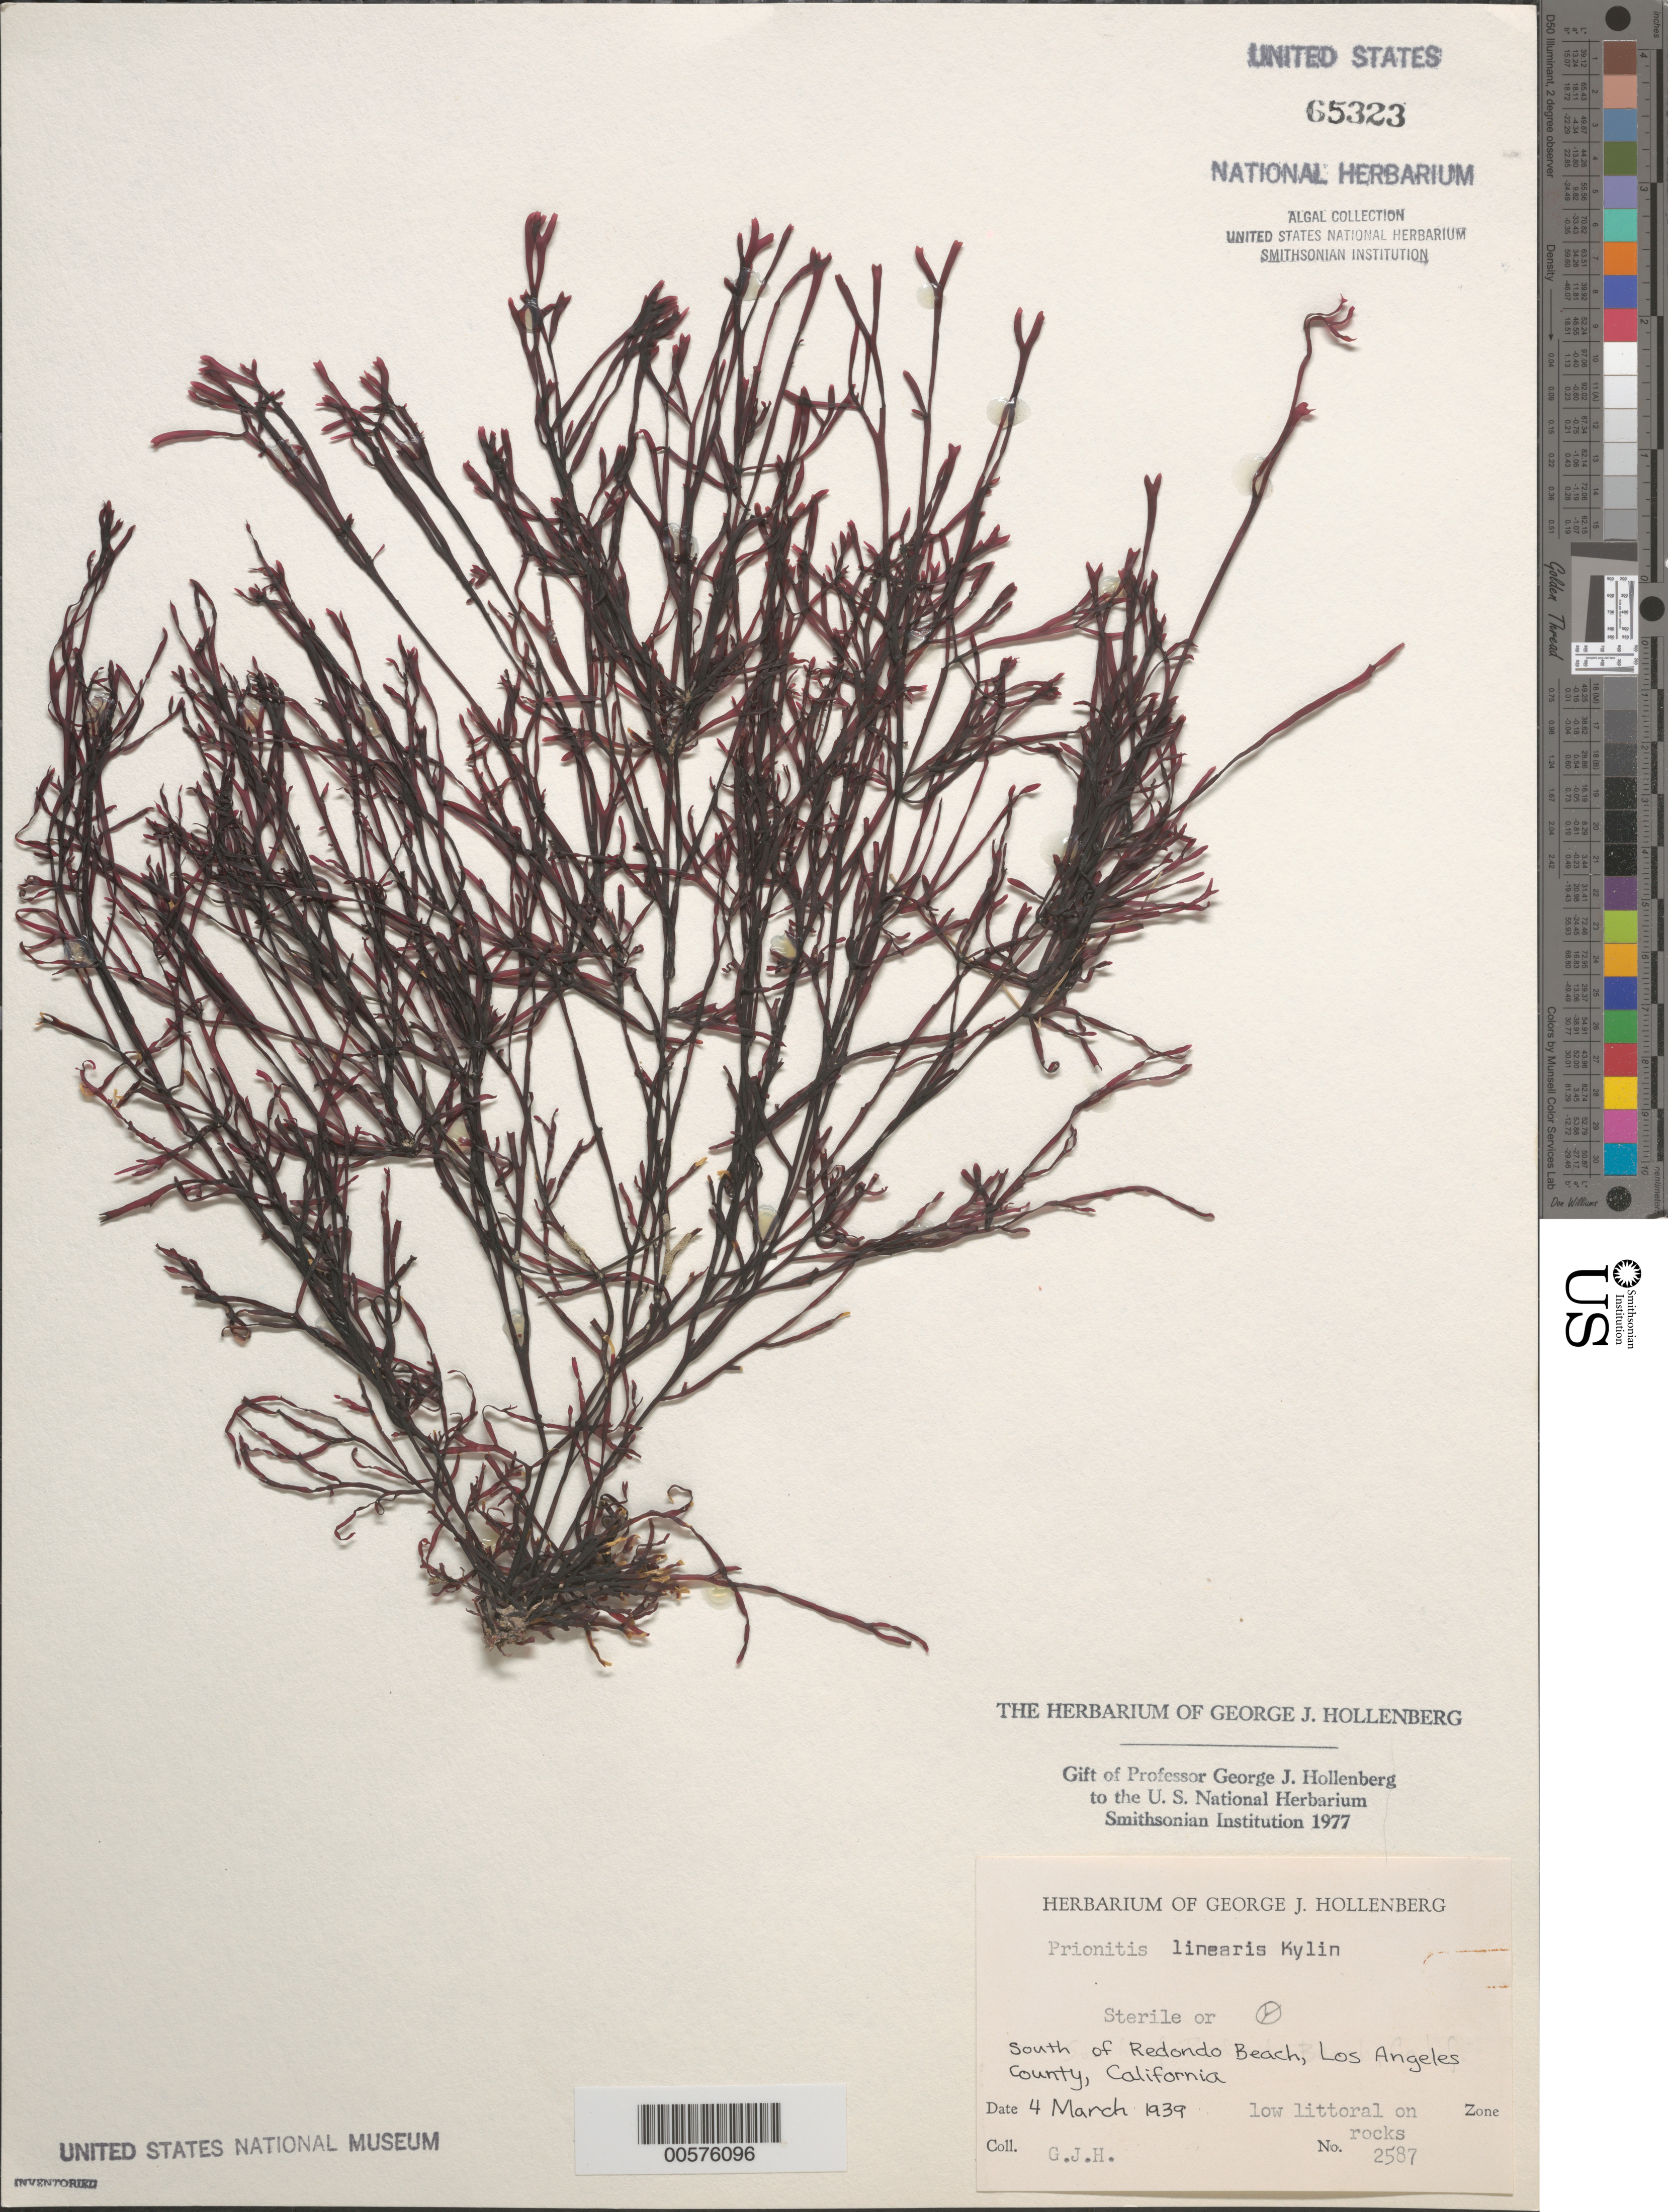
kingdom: Plantae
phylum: Rhodophyta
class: Florideophyceae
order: Cryptonemiales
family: Cryptonemiaceae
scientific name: Prionitis linearis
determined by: Hollenberg, George J.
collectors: G. Hollenberg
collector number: GJH 2587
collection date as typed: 04 Mar 1939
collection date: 1939-03-04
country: United States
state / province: California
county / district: Los Angeles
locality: South of Redondo Beach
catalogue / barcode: US 65323